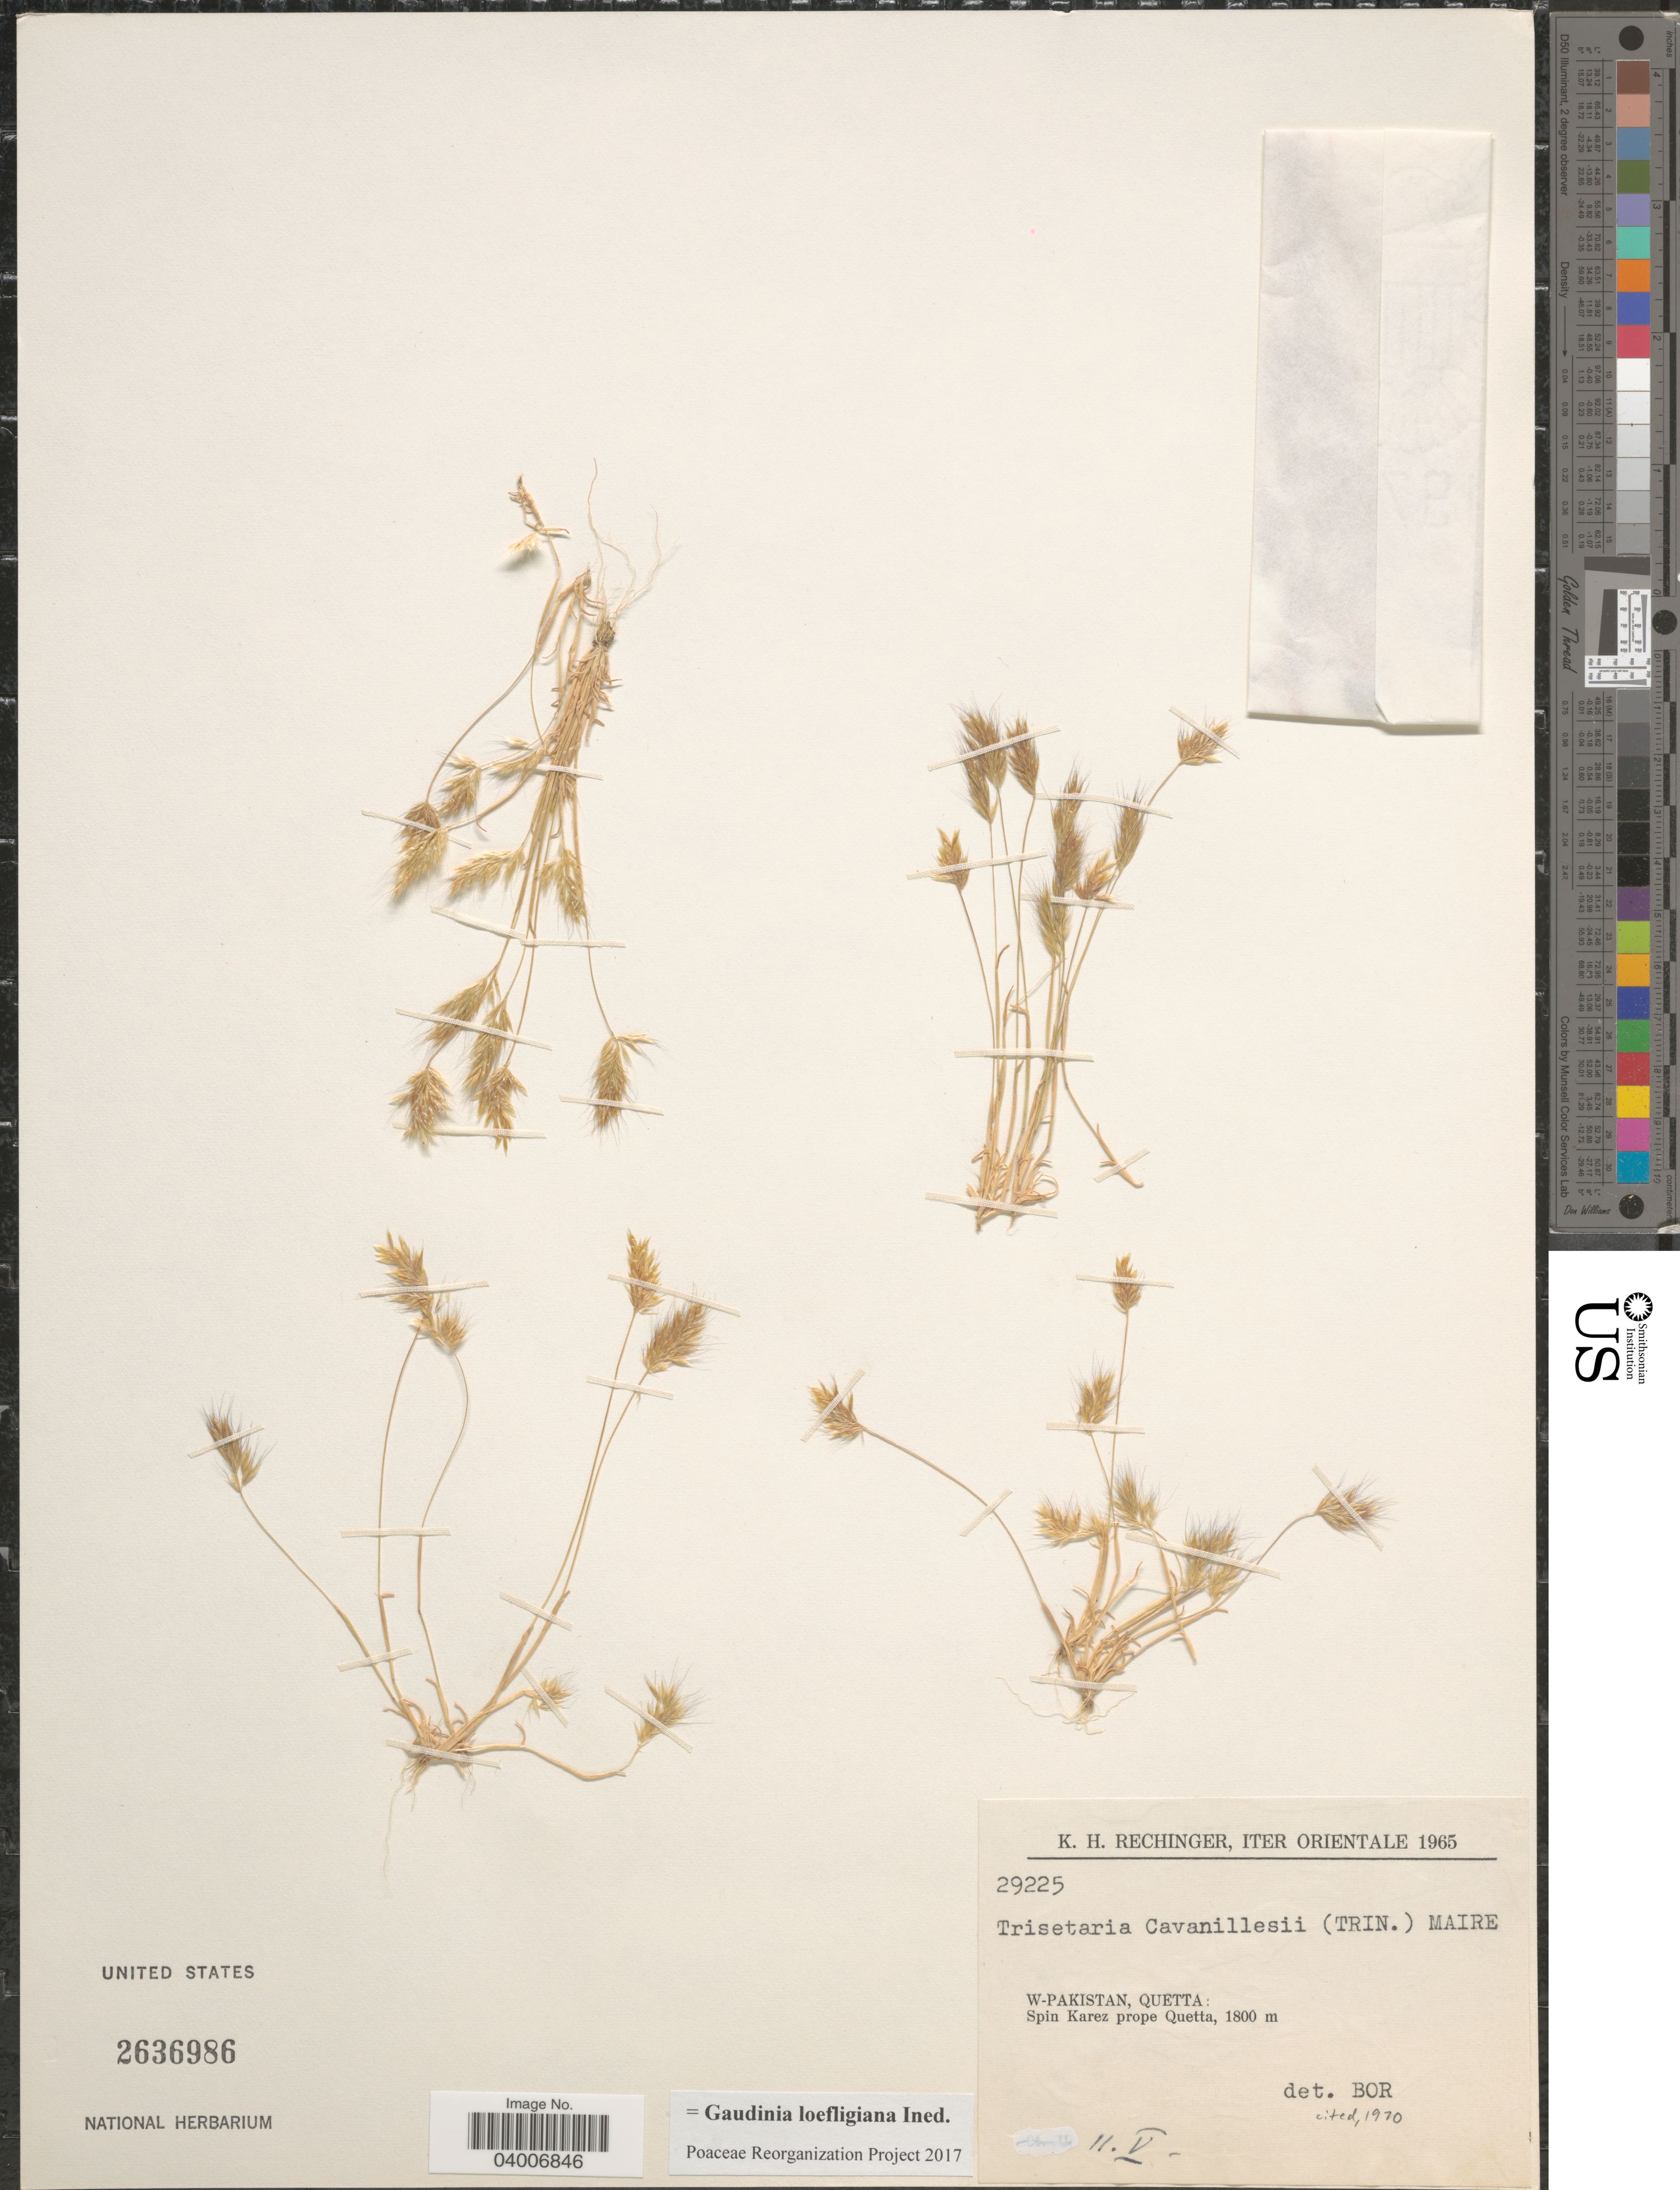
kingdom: Plantae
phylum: Tracheophyta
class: Liliopsida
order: Poales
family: Poaceae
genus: Gaudinia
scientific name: Gaudinia loefligiana ined.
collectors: K. H. Rechinger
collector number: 29225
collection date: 1965-05-11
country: Pakistan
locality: Iter Orientale. W-Pakistan, Quetta: Spin Karez prope Quetta.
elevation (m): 1800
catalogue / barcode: US 2636986